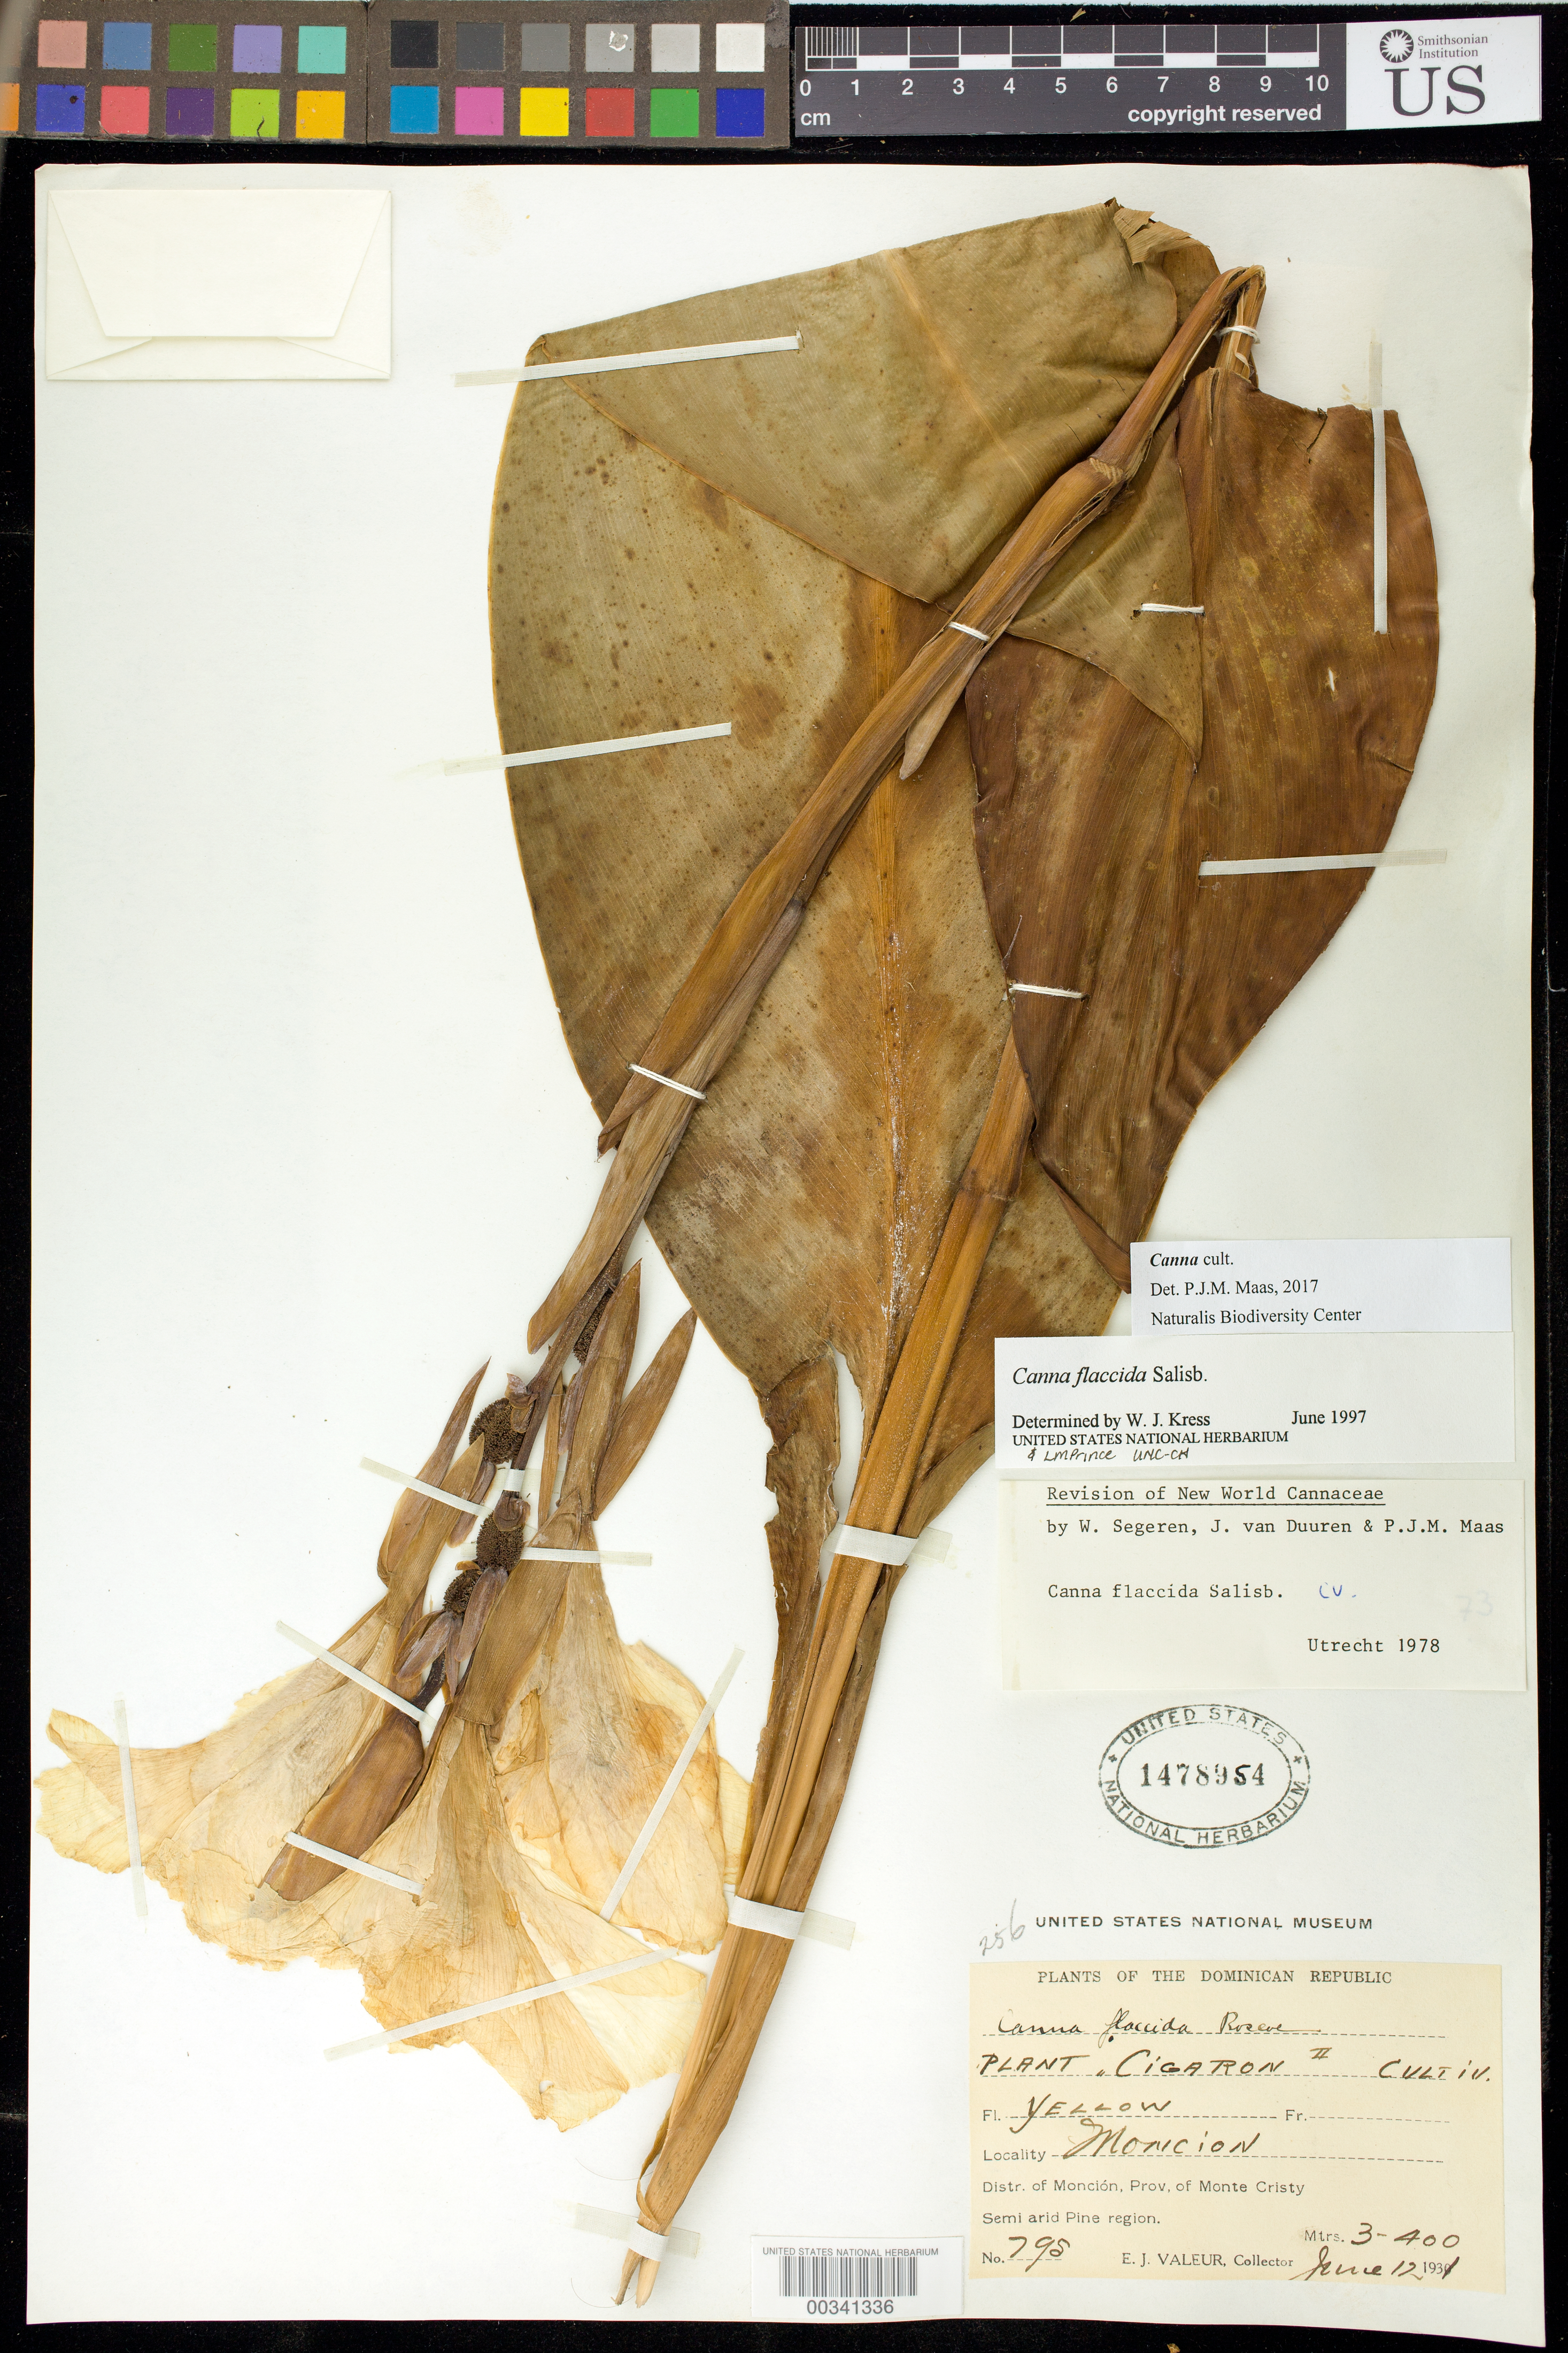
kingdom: Plantae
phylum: Tracheophyta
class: Liliopsida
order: Zingiberales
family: Cannaceae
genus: Canna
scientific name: Canna sp.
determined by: Maas, Paul J. M.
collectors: E. Valeur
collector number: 795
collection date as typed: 12 Jun 1931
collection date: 1931-06-12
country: Dominican Republic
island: Hispaniola Island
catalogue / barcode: US 1478954